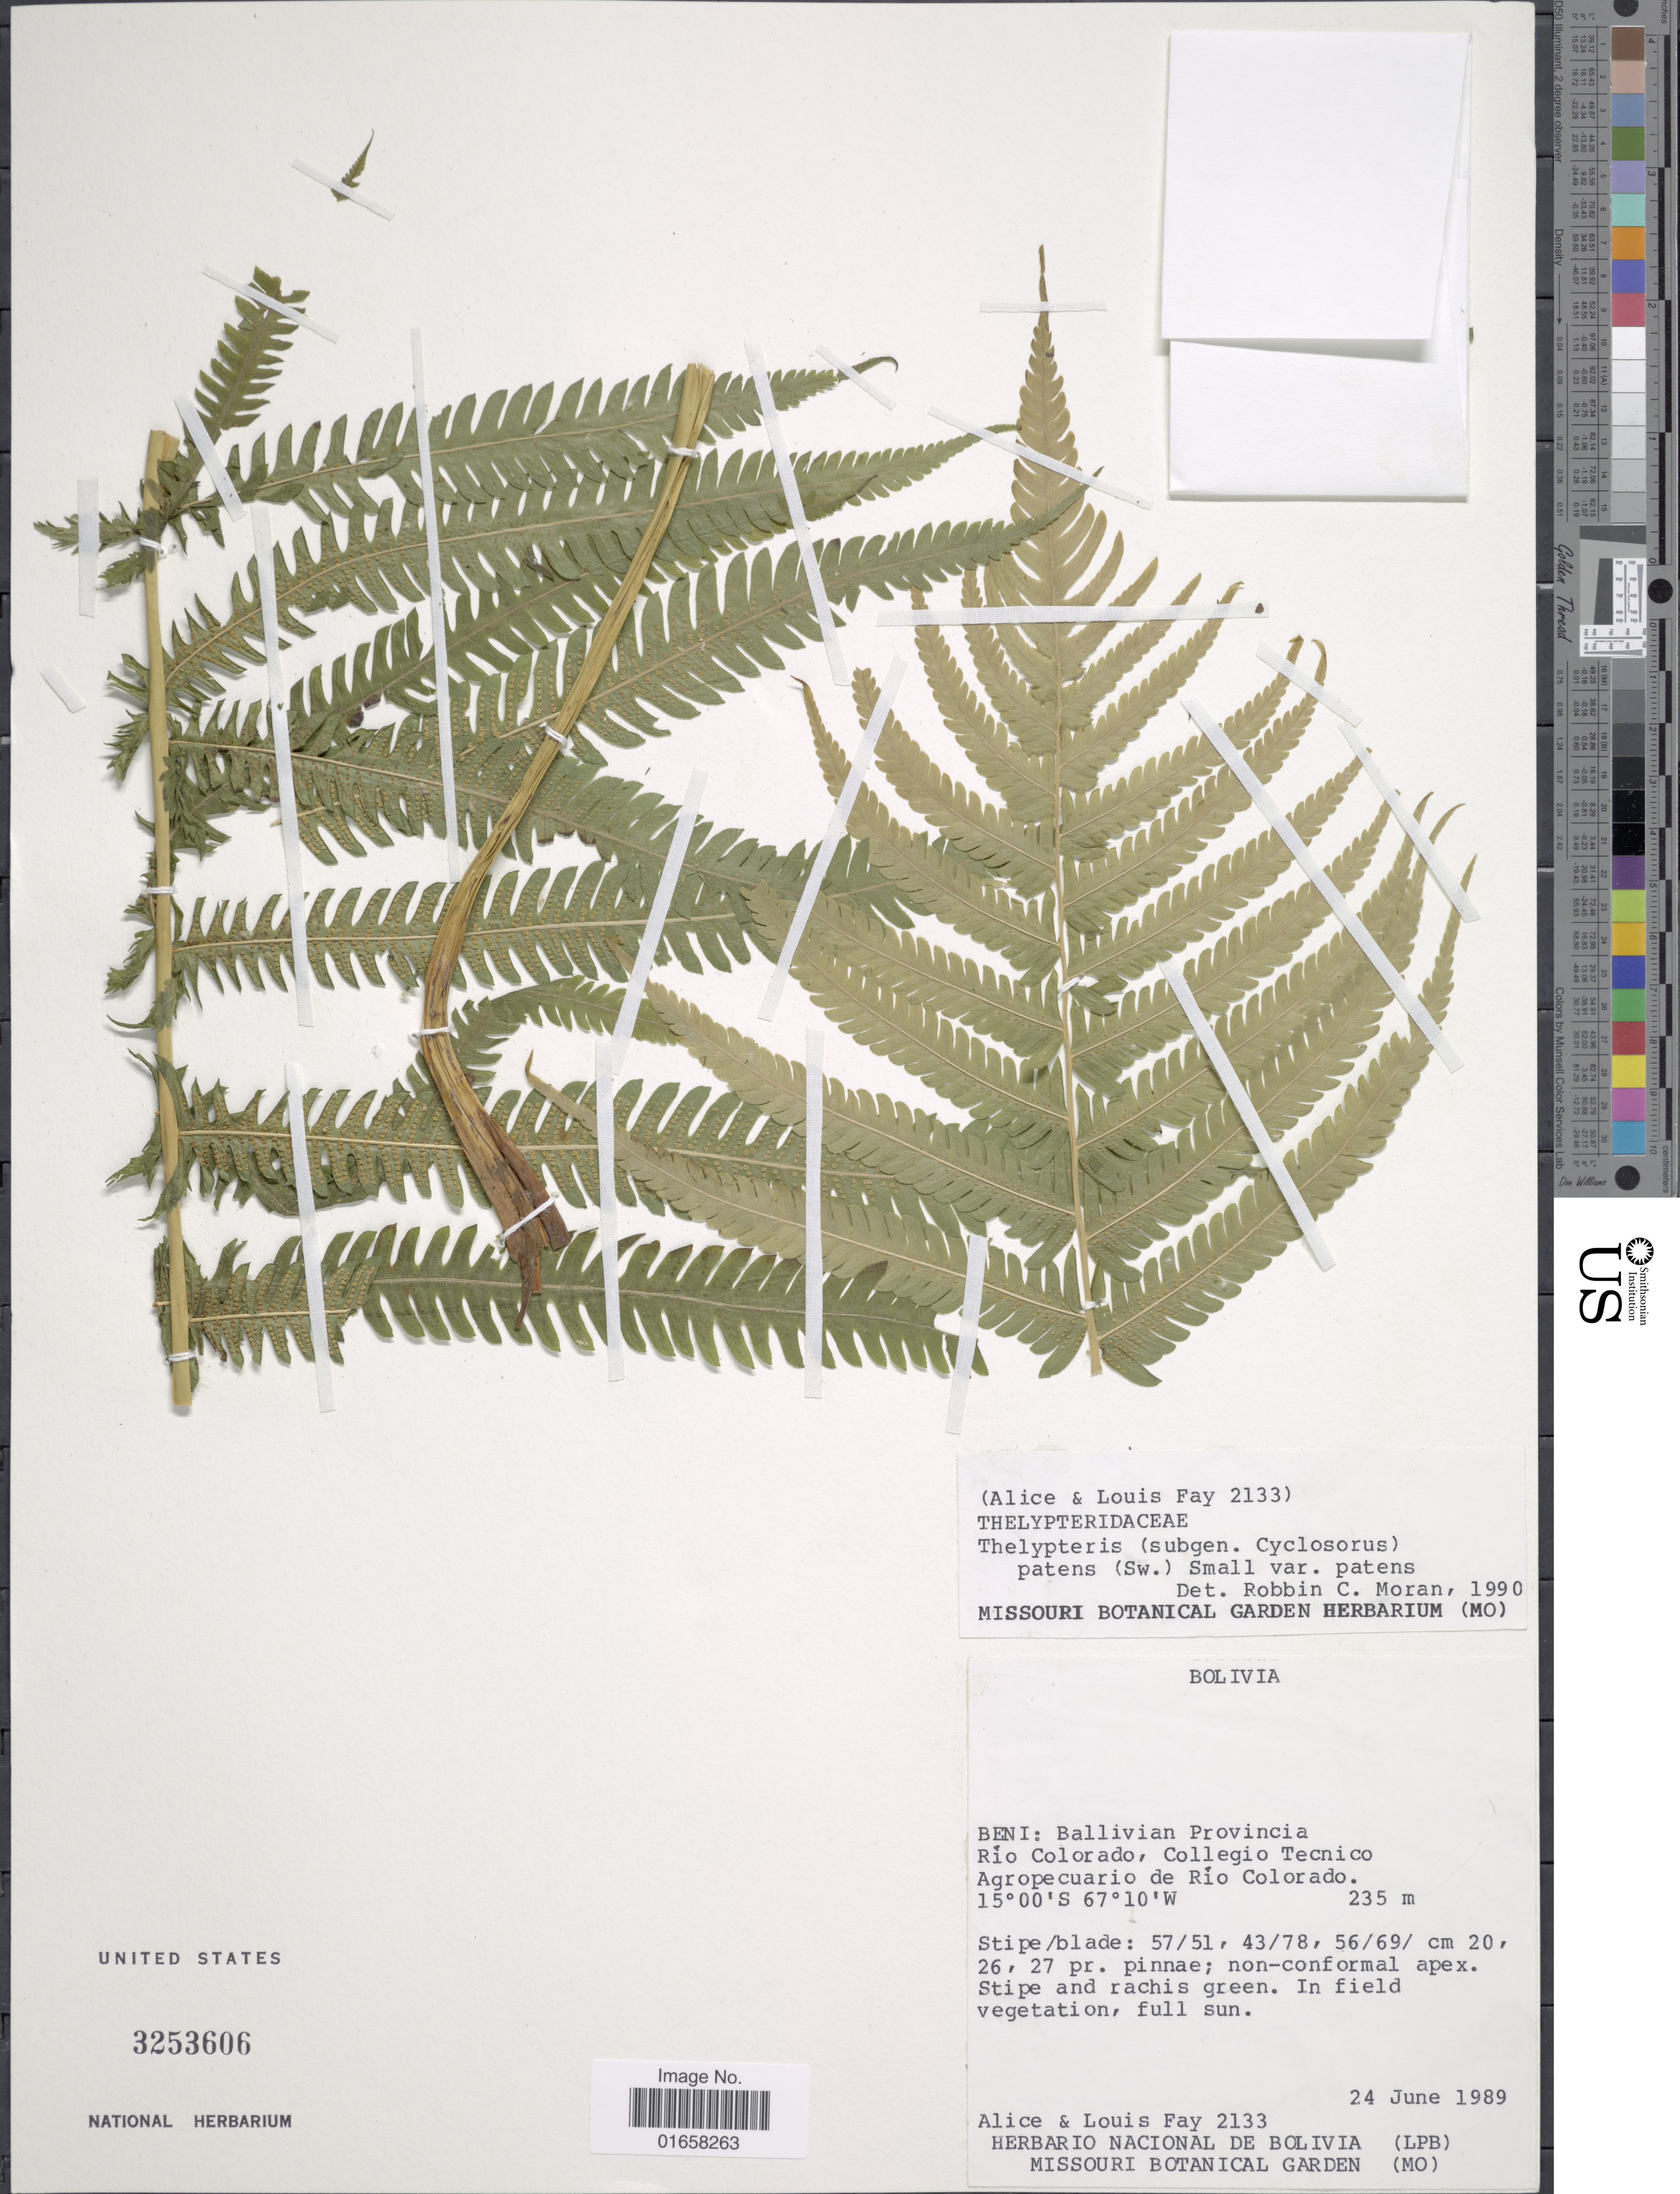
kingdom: Plantae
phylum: Tracheophyta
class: Polypodiopsida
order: Polypodiales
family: Thelypteridaceae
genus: Christella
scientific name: Christella patens var. patens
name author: (Sw.) Holttum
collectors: A. Fay & L. Fay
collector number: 2133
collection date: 1989-06-24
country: Bolivia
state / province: Beni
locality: Ballivian Provincia. Rio Colorado, Collegio Tecnico Agropecuario de Rio Colorado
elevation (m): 235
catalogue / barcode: US 3253606